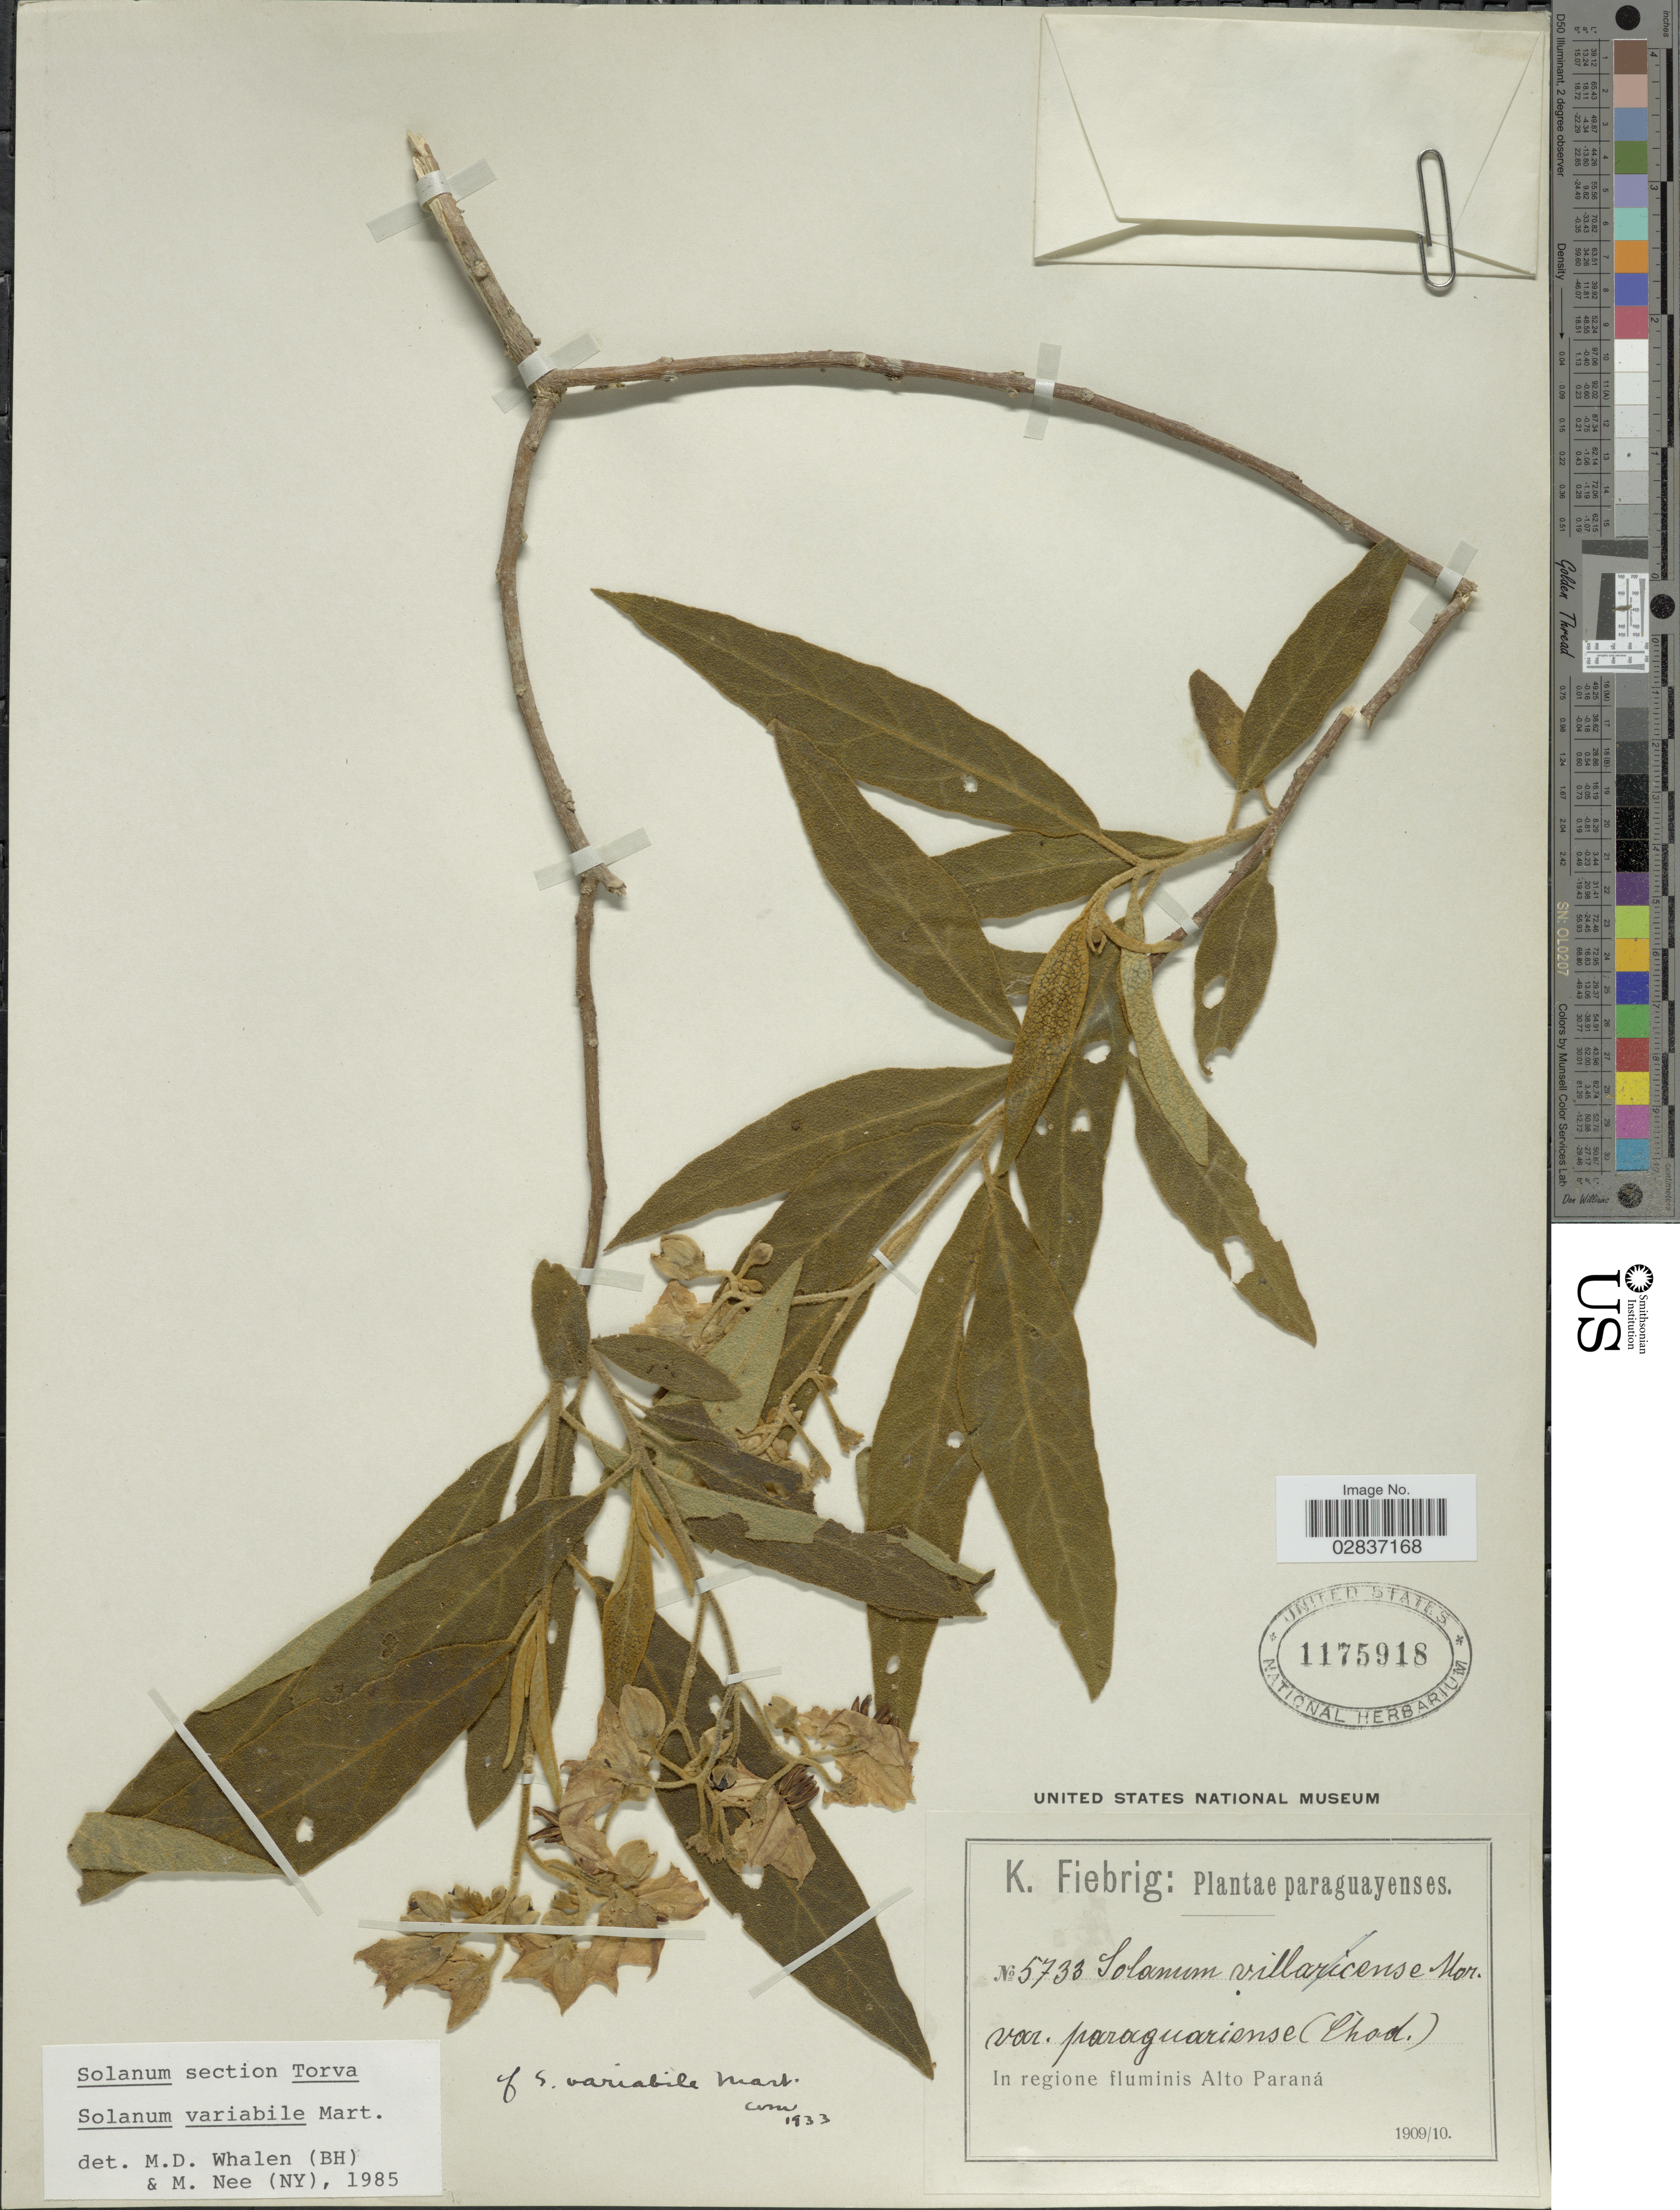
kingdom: Plantae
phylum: Tracheophyta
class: Magnoliopsida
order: Solanales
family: Solanaceae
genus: Solanum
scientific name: Solanum variabile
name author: Mart.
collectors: K. Fiebrig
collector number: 5733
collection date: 1909/1910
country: Paraguay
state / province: Alto Parana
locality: In regione fluminis Alto Paraná.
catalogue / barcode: US 1175918